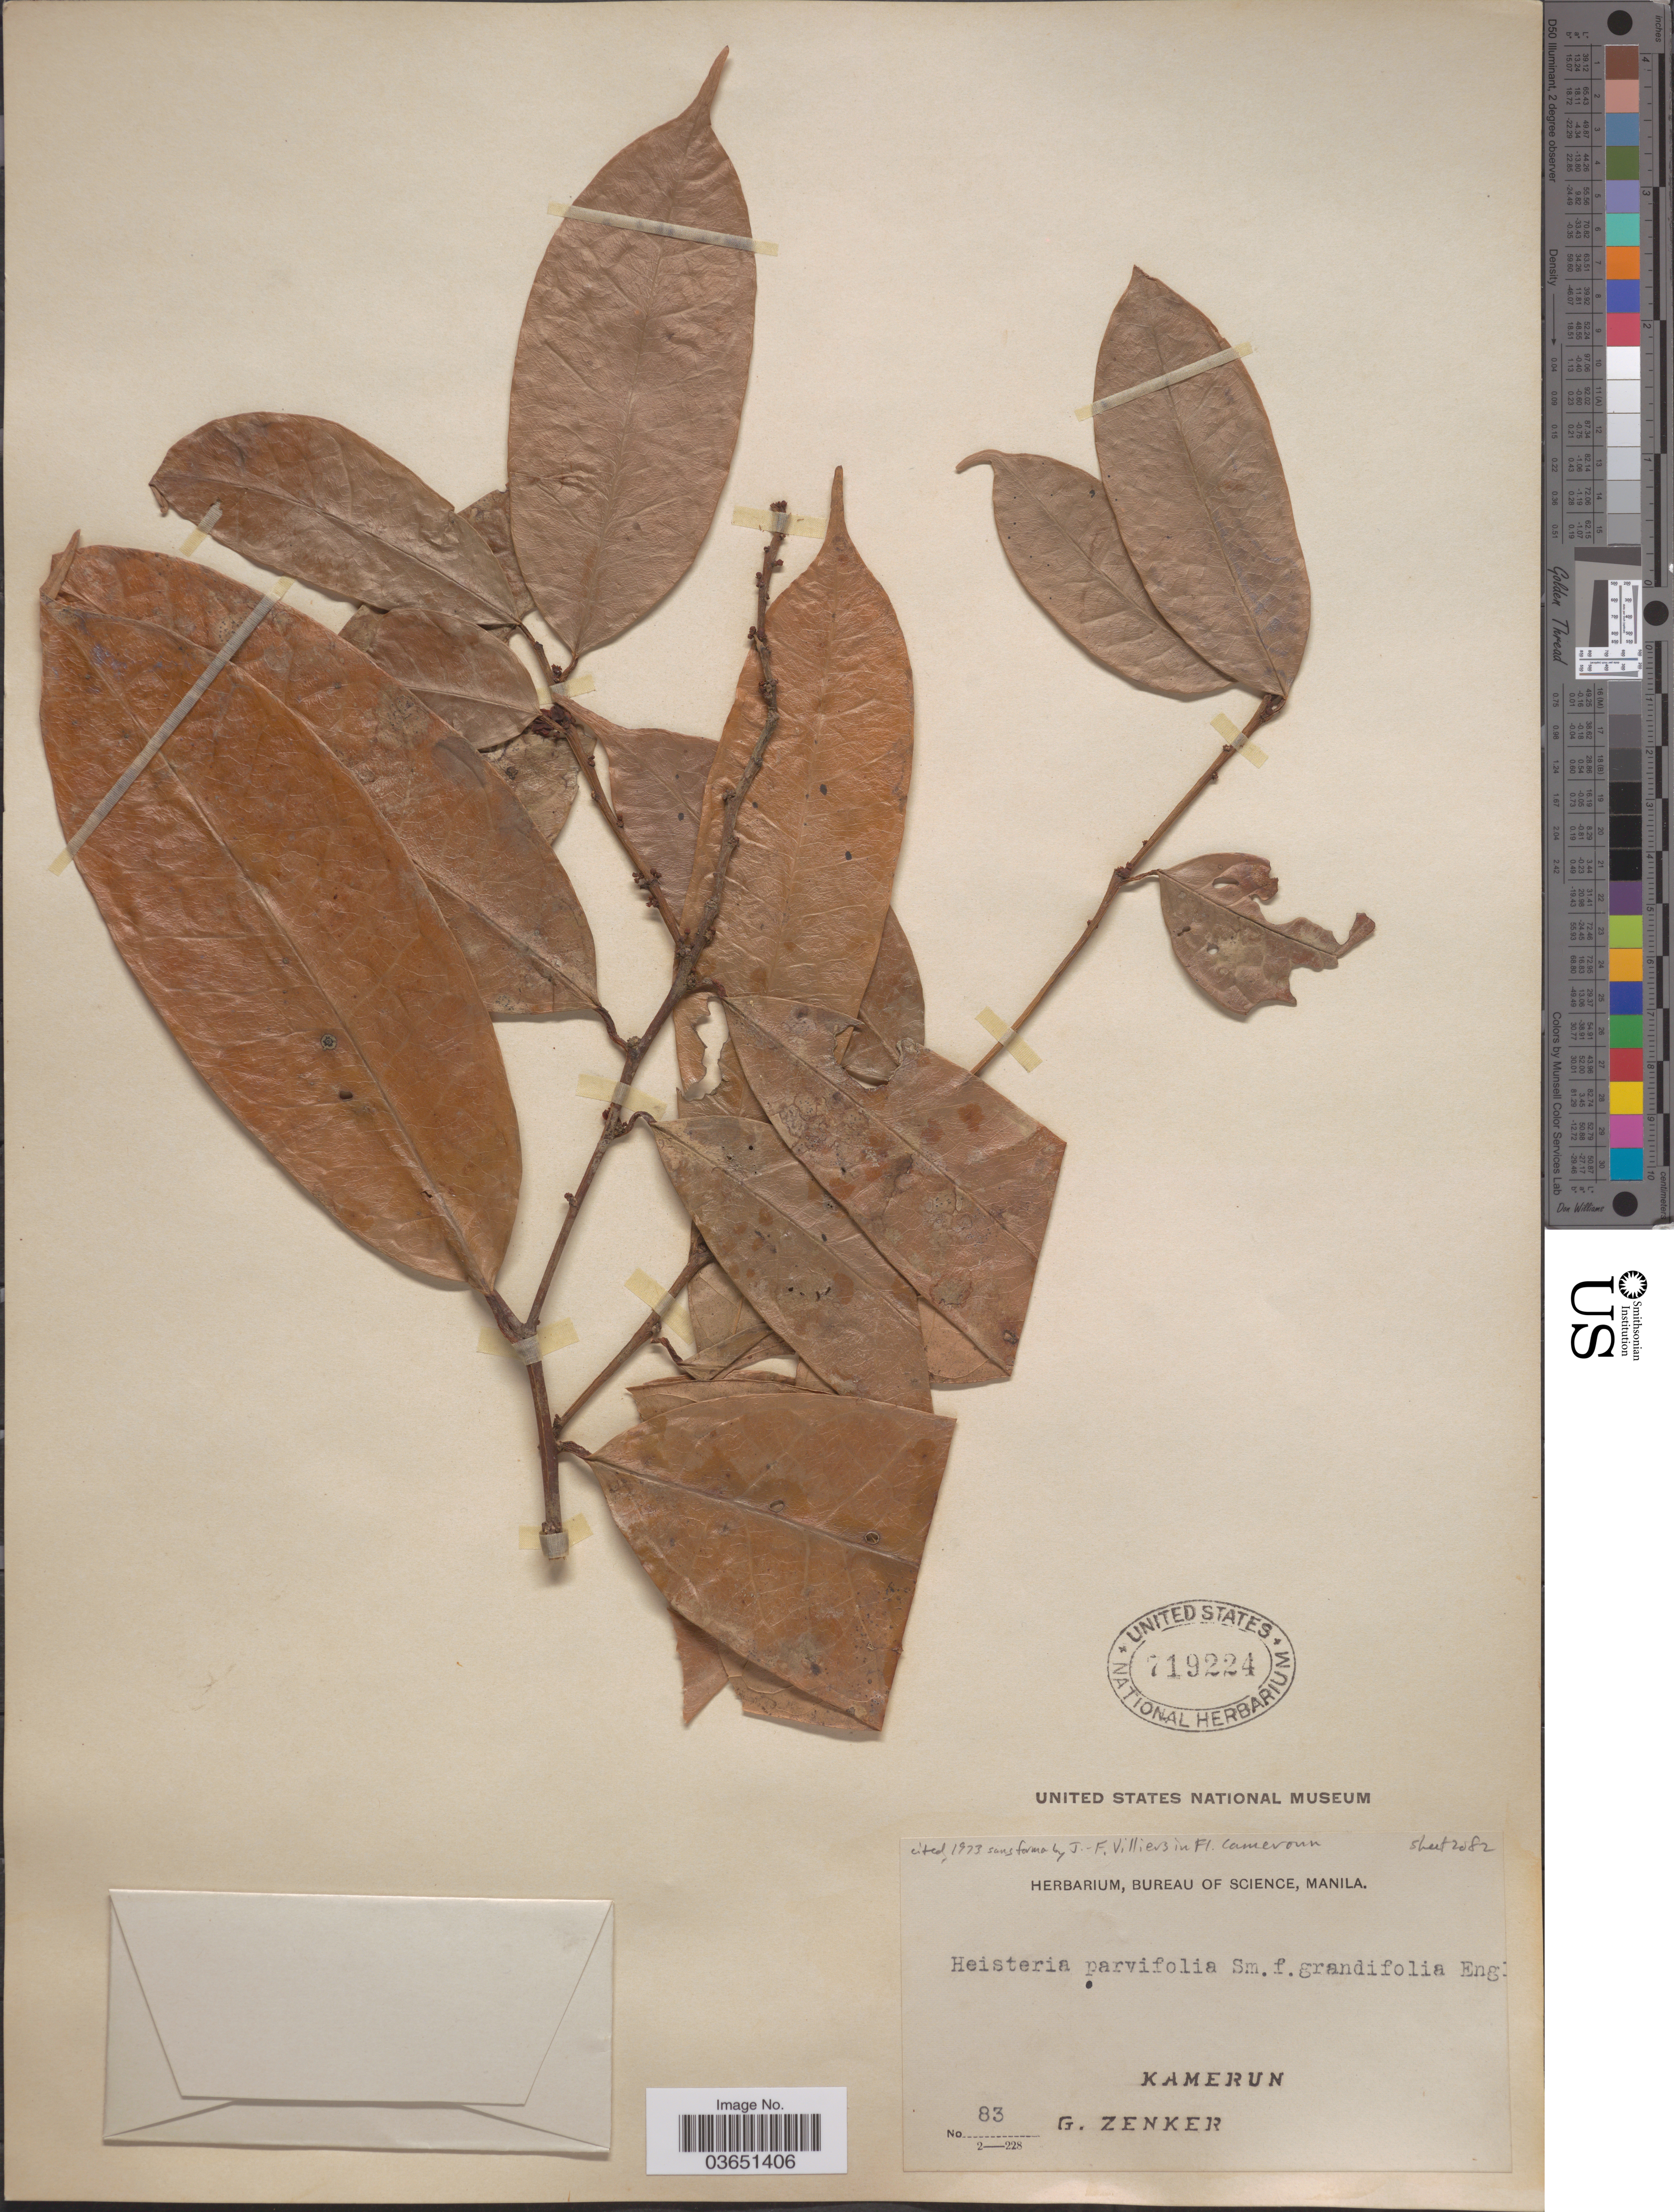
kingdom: Plantae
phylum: Tracheophyta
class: Magnoliopsida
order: Santalales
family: Erythropalaceae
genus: Heisteria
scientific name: Heisteria parvifolia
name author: Sm.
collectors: G. A. Zenker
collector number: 83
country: Cameroon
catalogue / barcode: US 719224